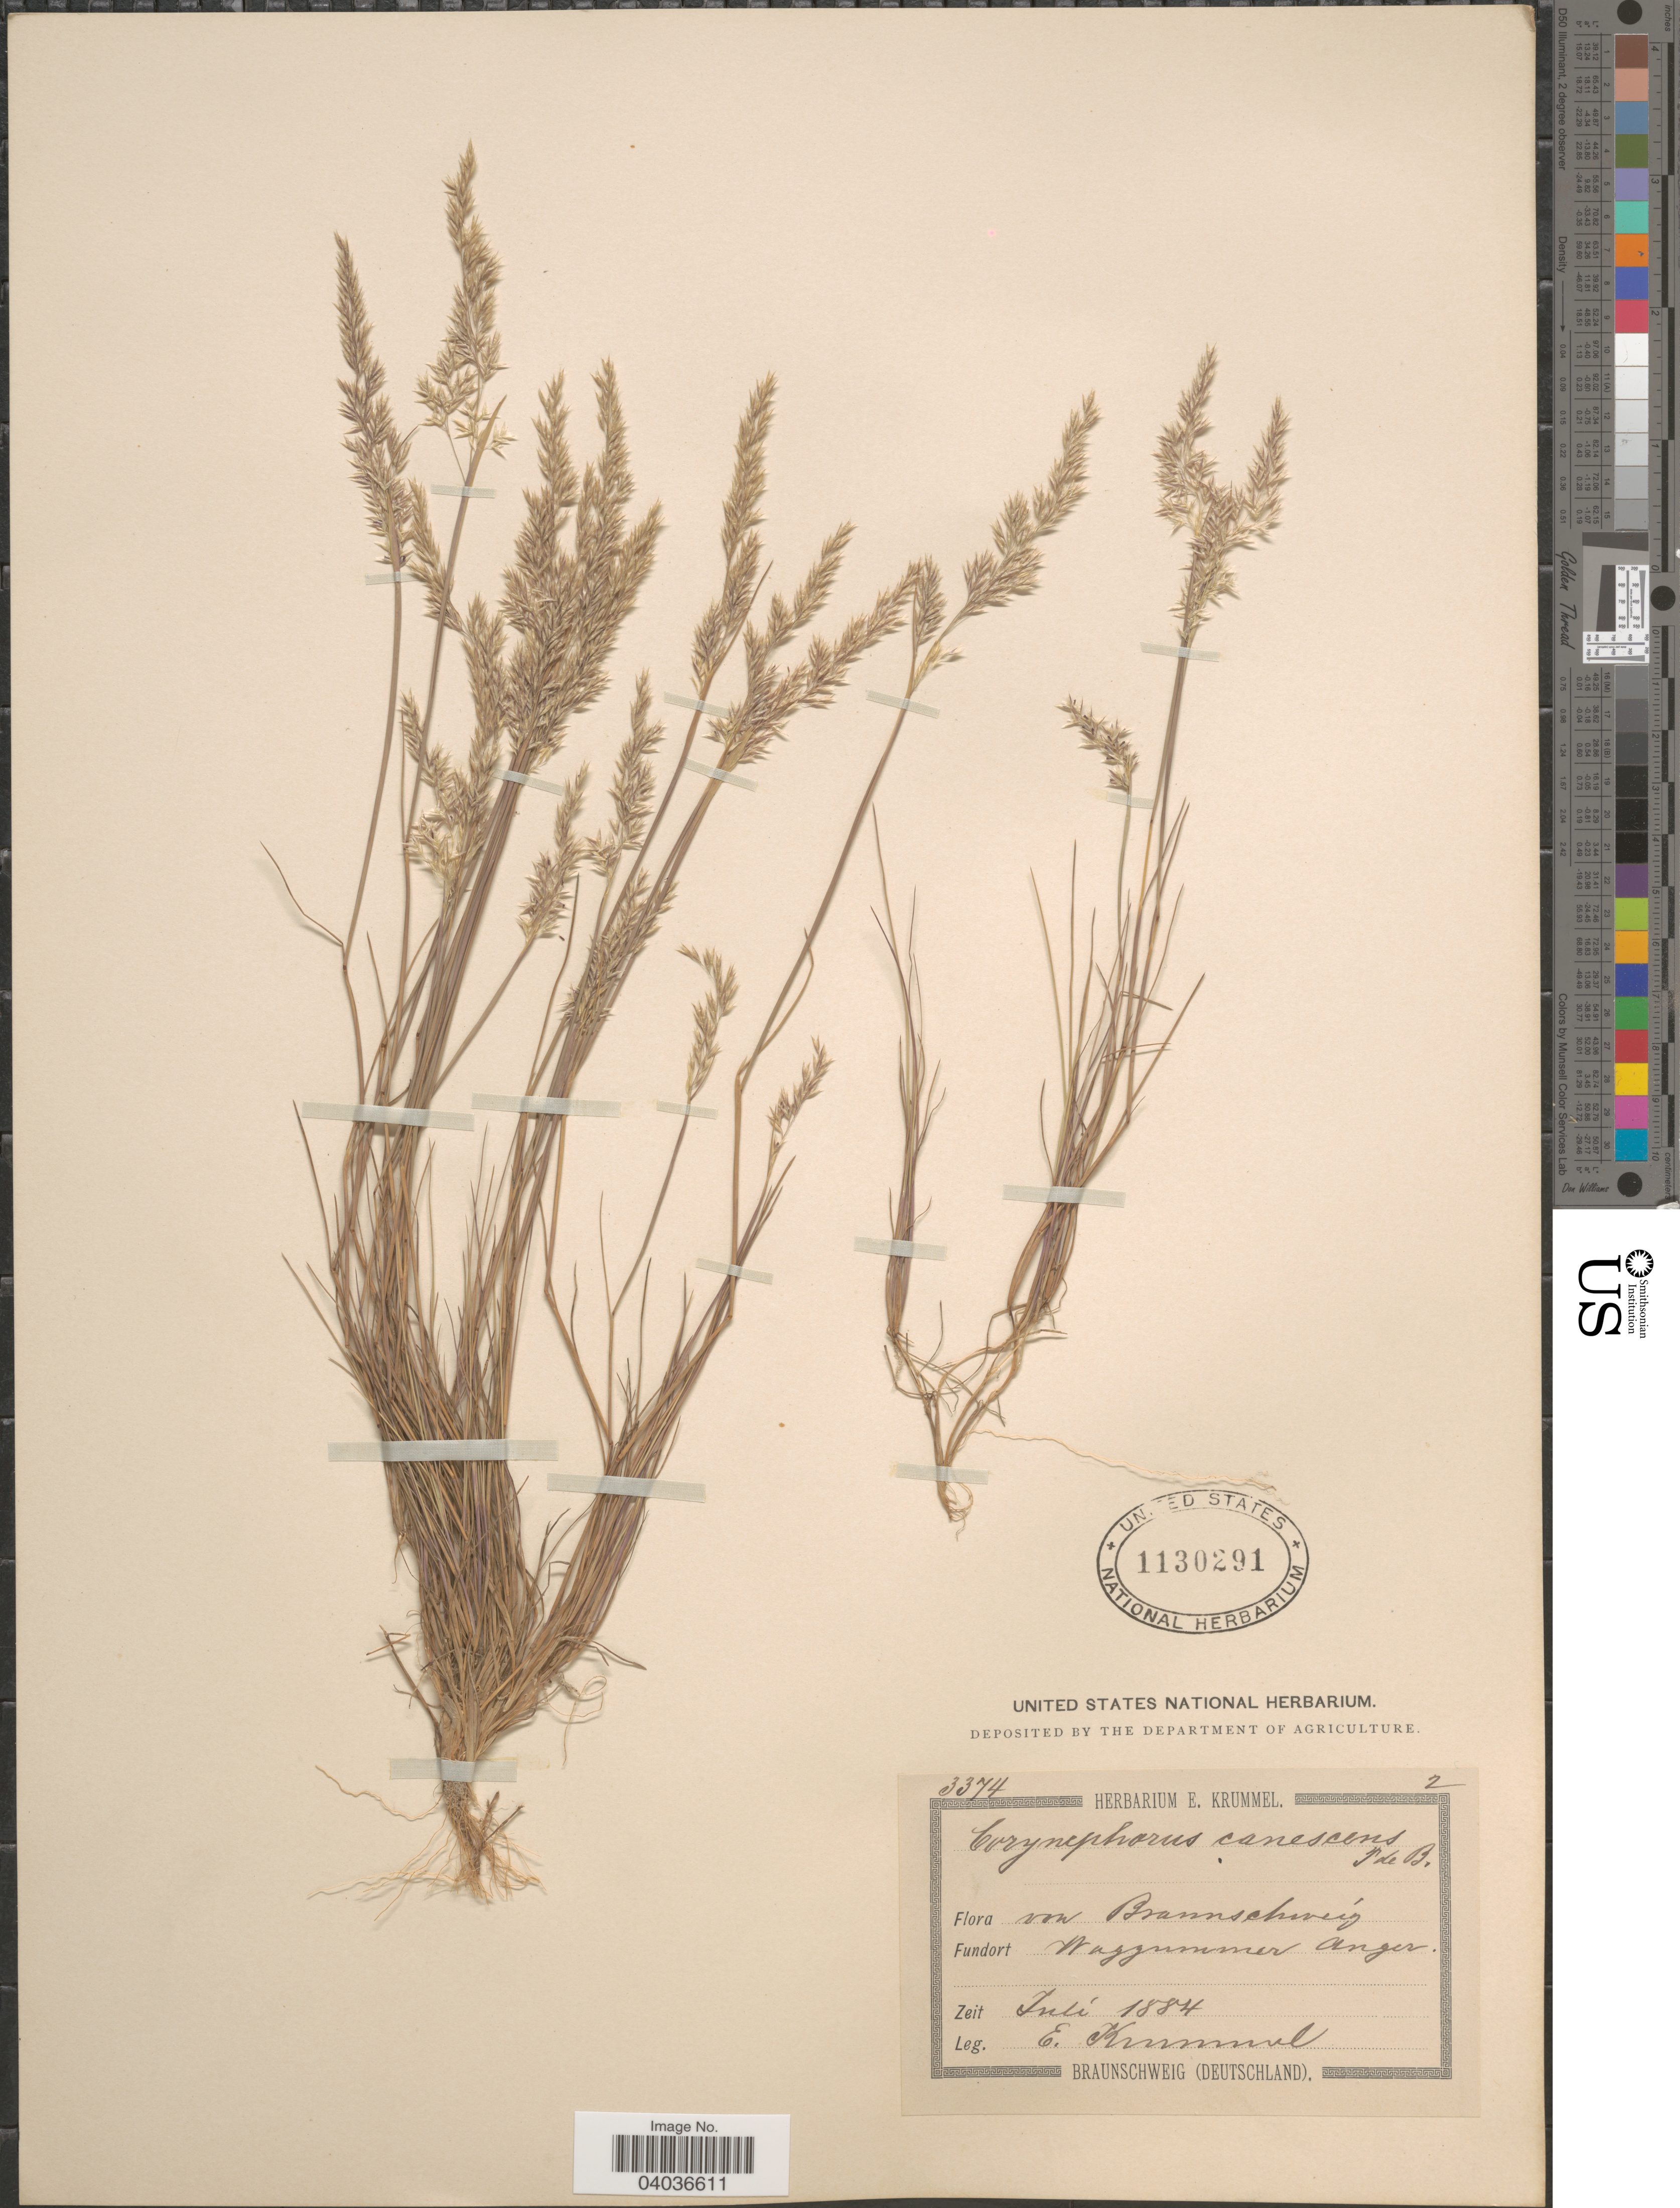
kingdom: Plantae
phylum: Tracheophyta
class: Liliopsida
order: Poales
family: Poaceae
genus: Corynephorus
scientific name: Corynephorus canescens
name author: (L, MEL) P. Beauv.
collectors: E. Krummel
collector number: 3374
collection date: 1884-07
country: Germany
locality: Waggummer Anger.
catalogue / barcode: US 1130291